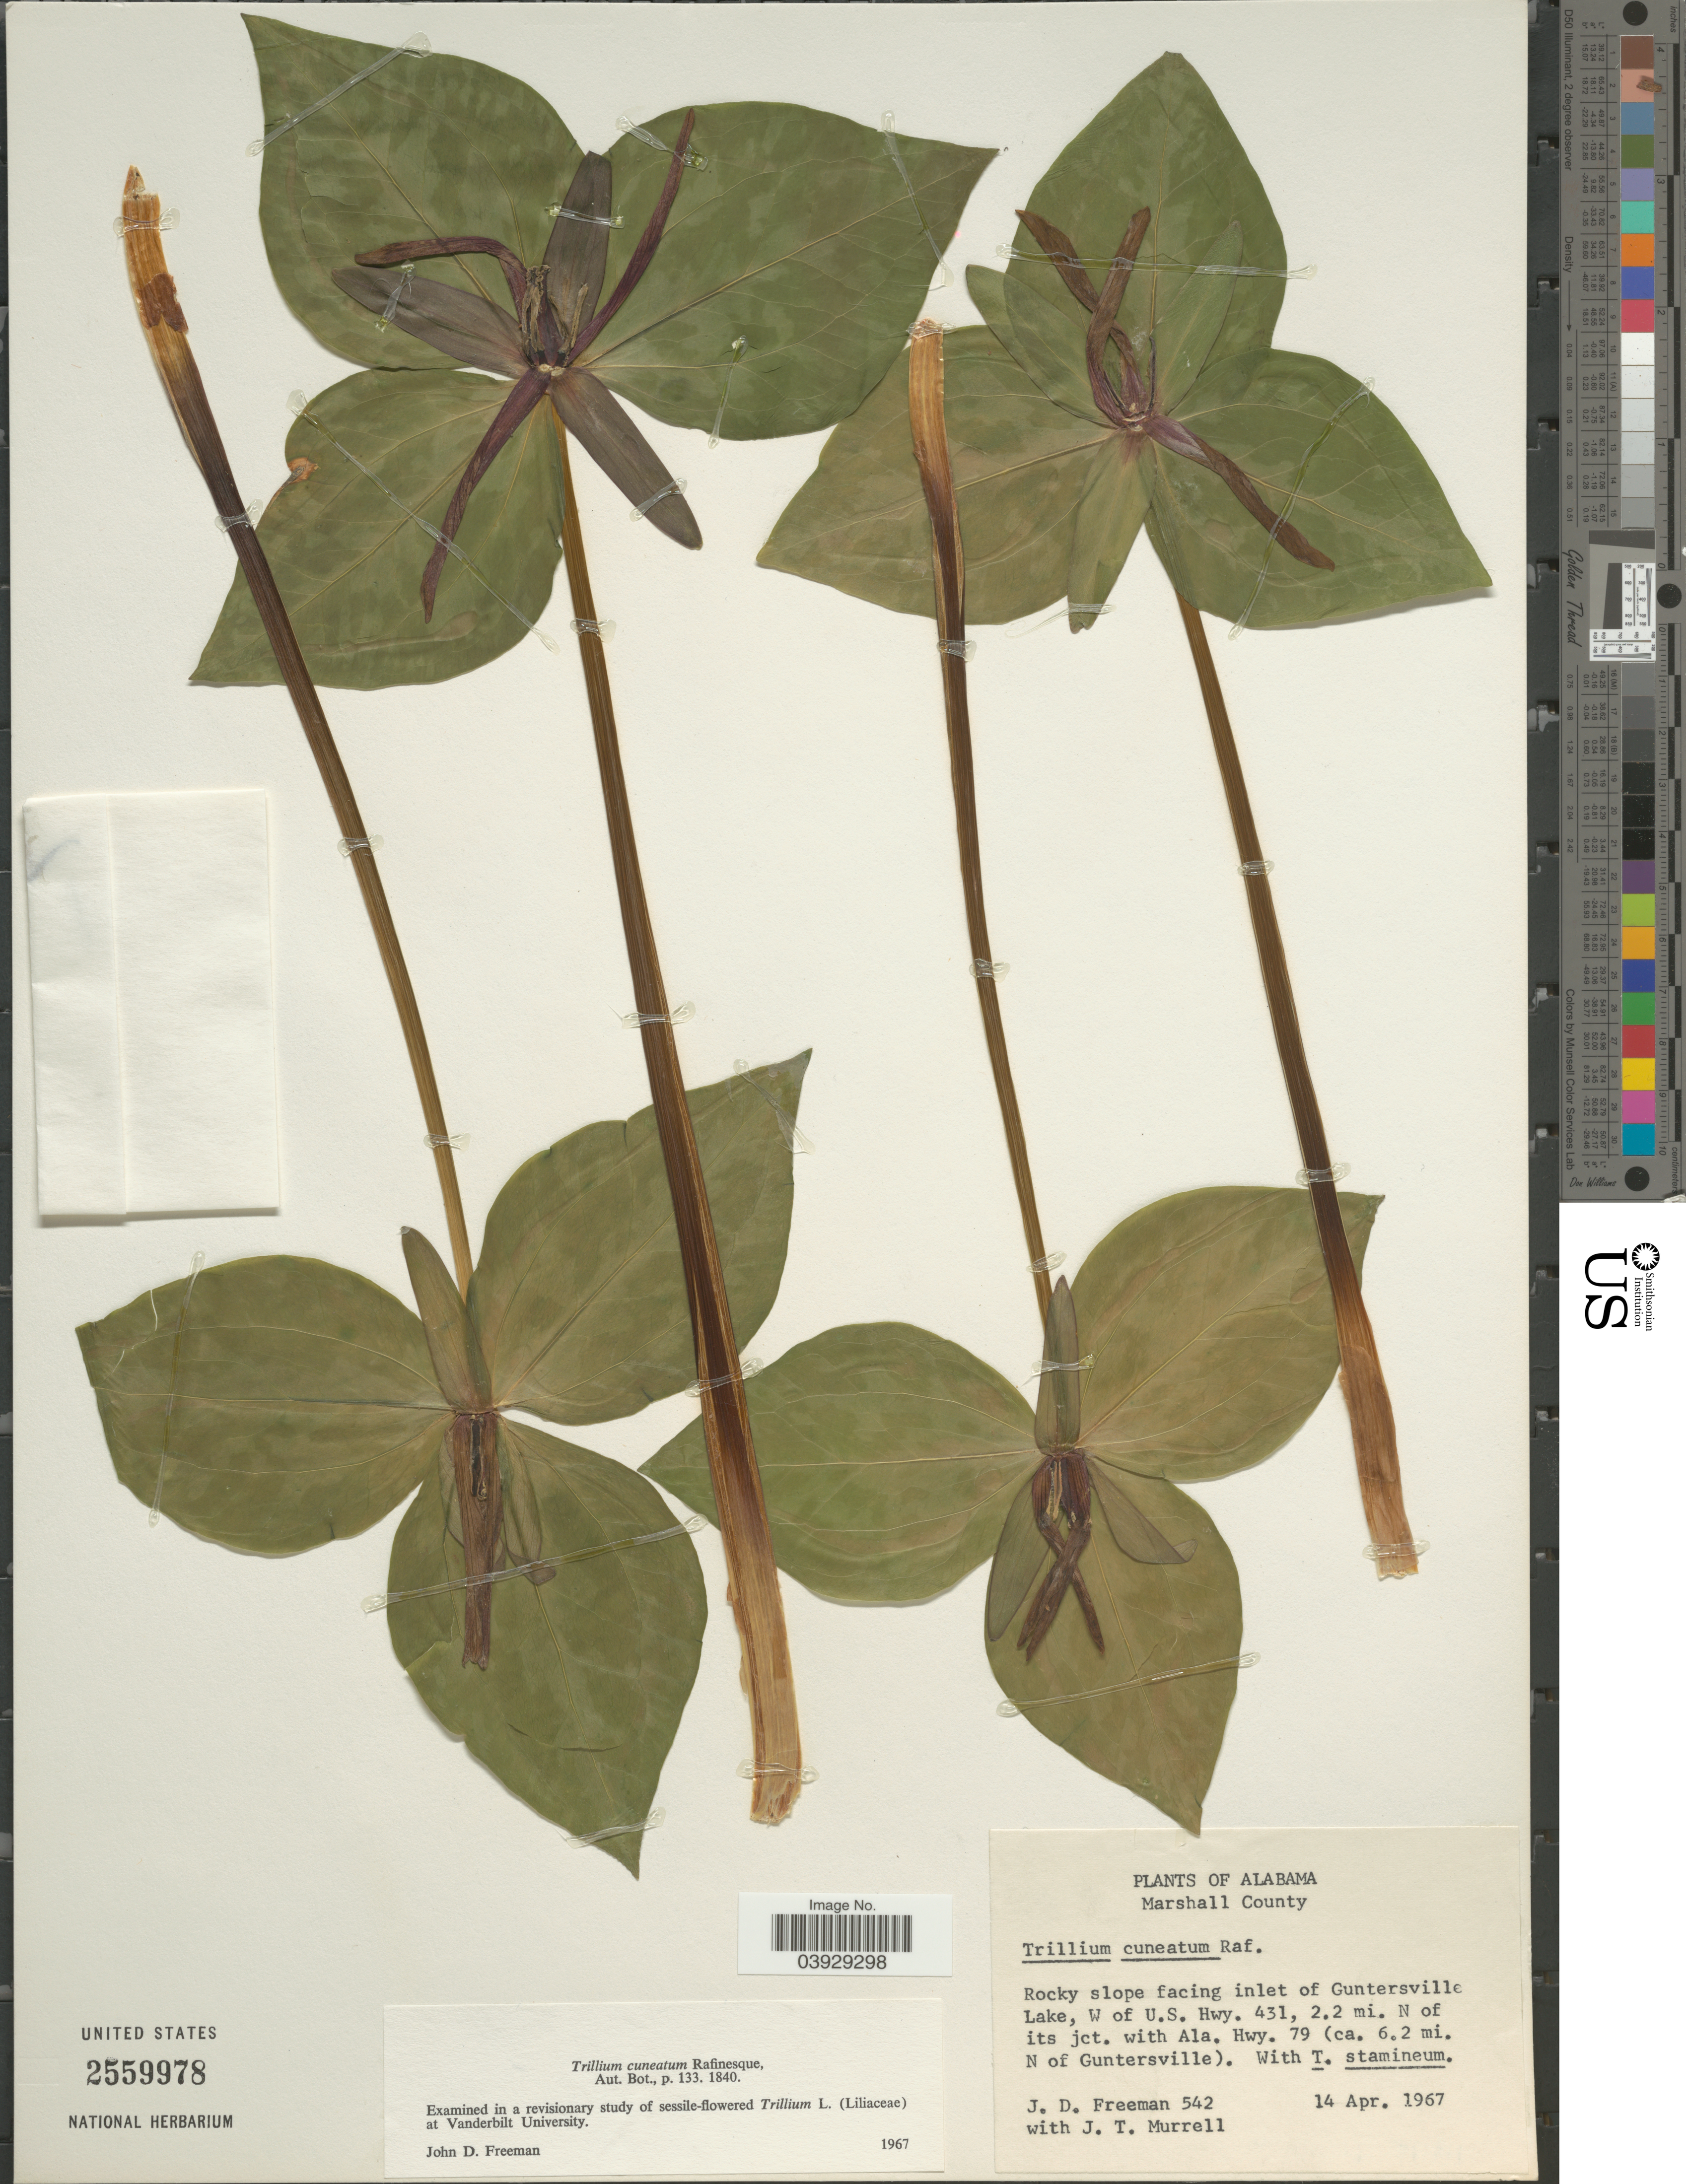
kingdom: Plantae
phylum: Tracheophyta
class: Liliopsida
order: Liliales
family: Melanthiaceae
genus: Trillium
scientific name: Trillium cuneatum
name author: Raf.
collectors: J. Freeman & J. Murrell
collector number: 542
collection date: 1967-04-14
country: United States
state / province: Alabama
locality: Marshall County. Rocky slope facing inlet of Guntersville Lake, W of U.S. Hwy. 431, 2.2 mi. N of its jct. with Ala. Hwy. 79 (ca. 6.2 mi. N of Guntersville).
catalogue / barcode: US 2559978